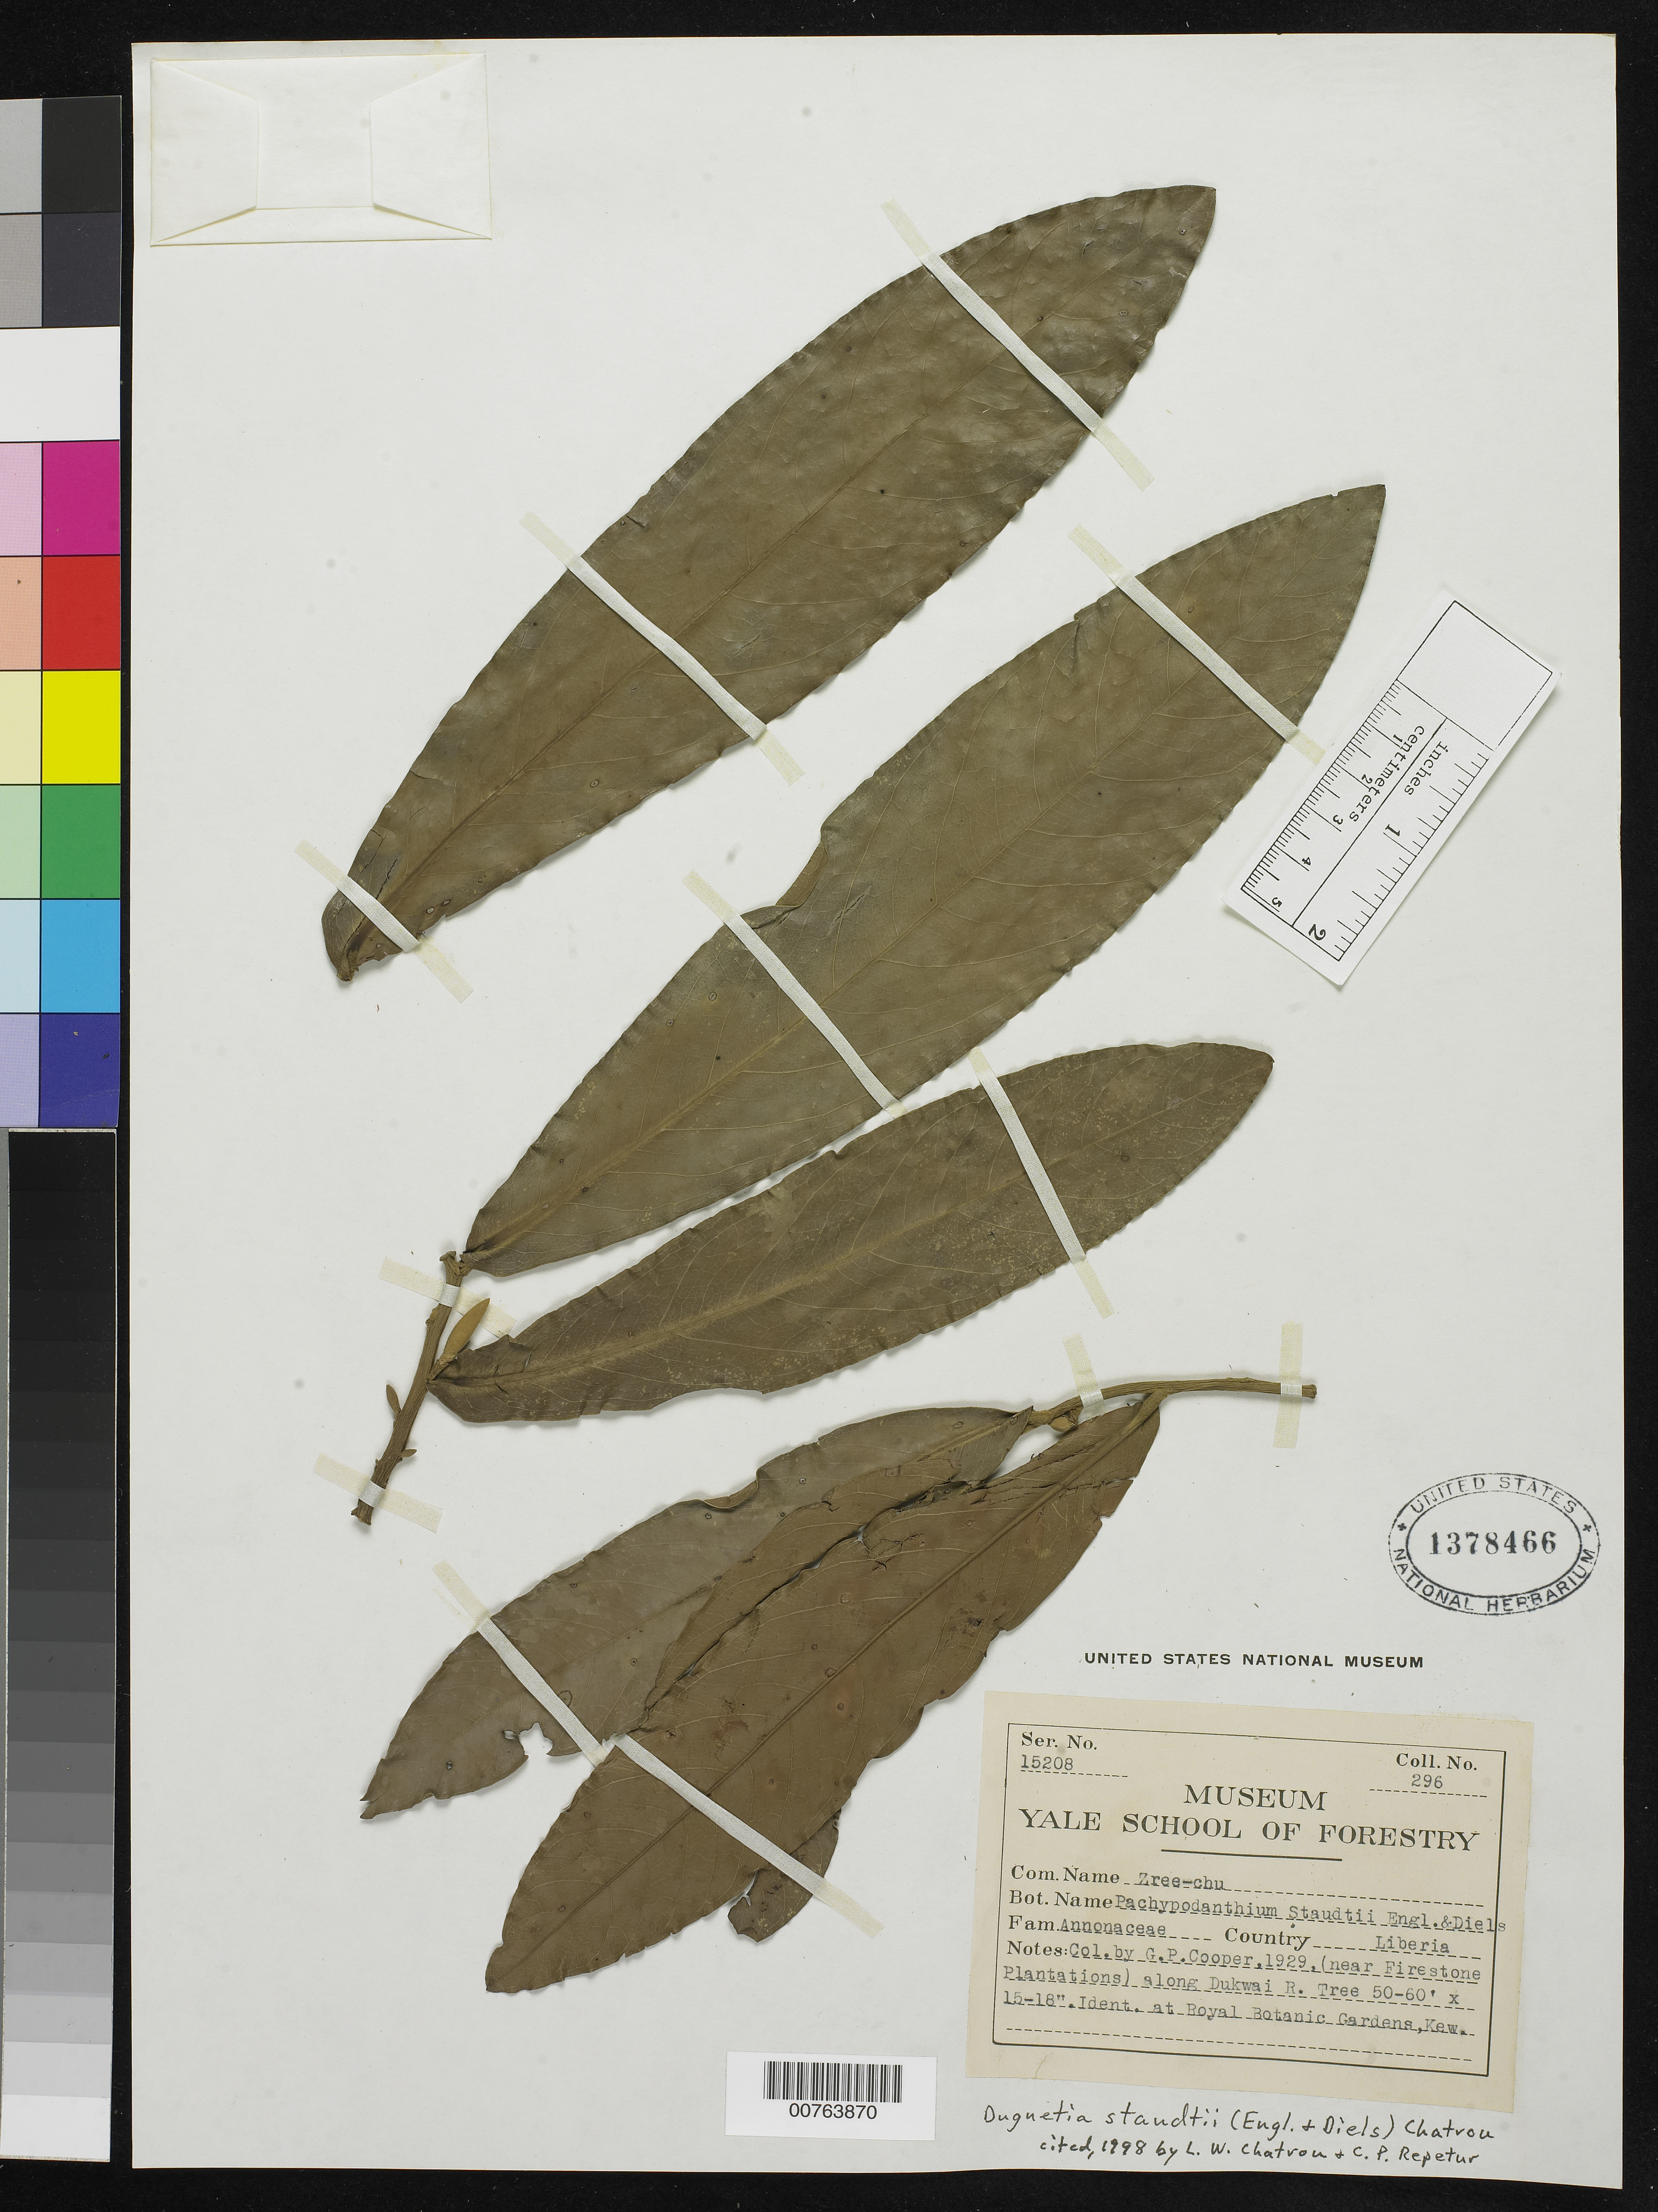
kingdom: Plantae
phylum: Tracheophyta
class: Magnoliopsida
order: Magnoliales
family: Annonaceae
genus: Duguetia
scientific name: Duguetia staudtii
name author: (Engl. & Diels) Chatrou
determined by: Chatrou, L. W.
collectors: G. Cooper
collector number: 296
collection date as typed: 1929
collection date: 1929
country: Liberia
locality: (near Firestone Plantations) along Dukwai River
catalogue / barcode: US 1378466